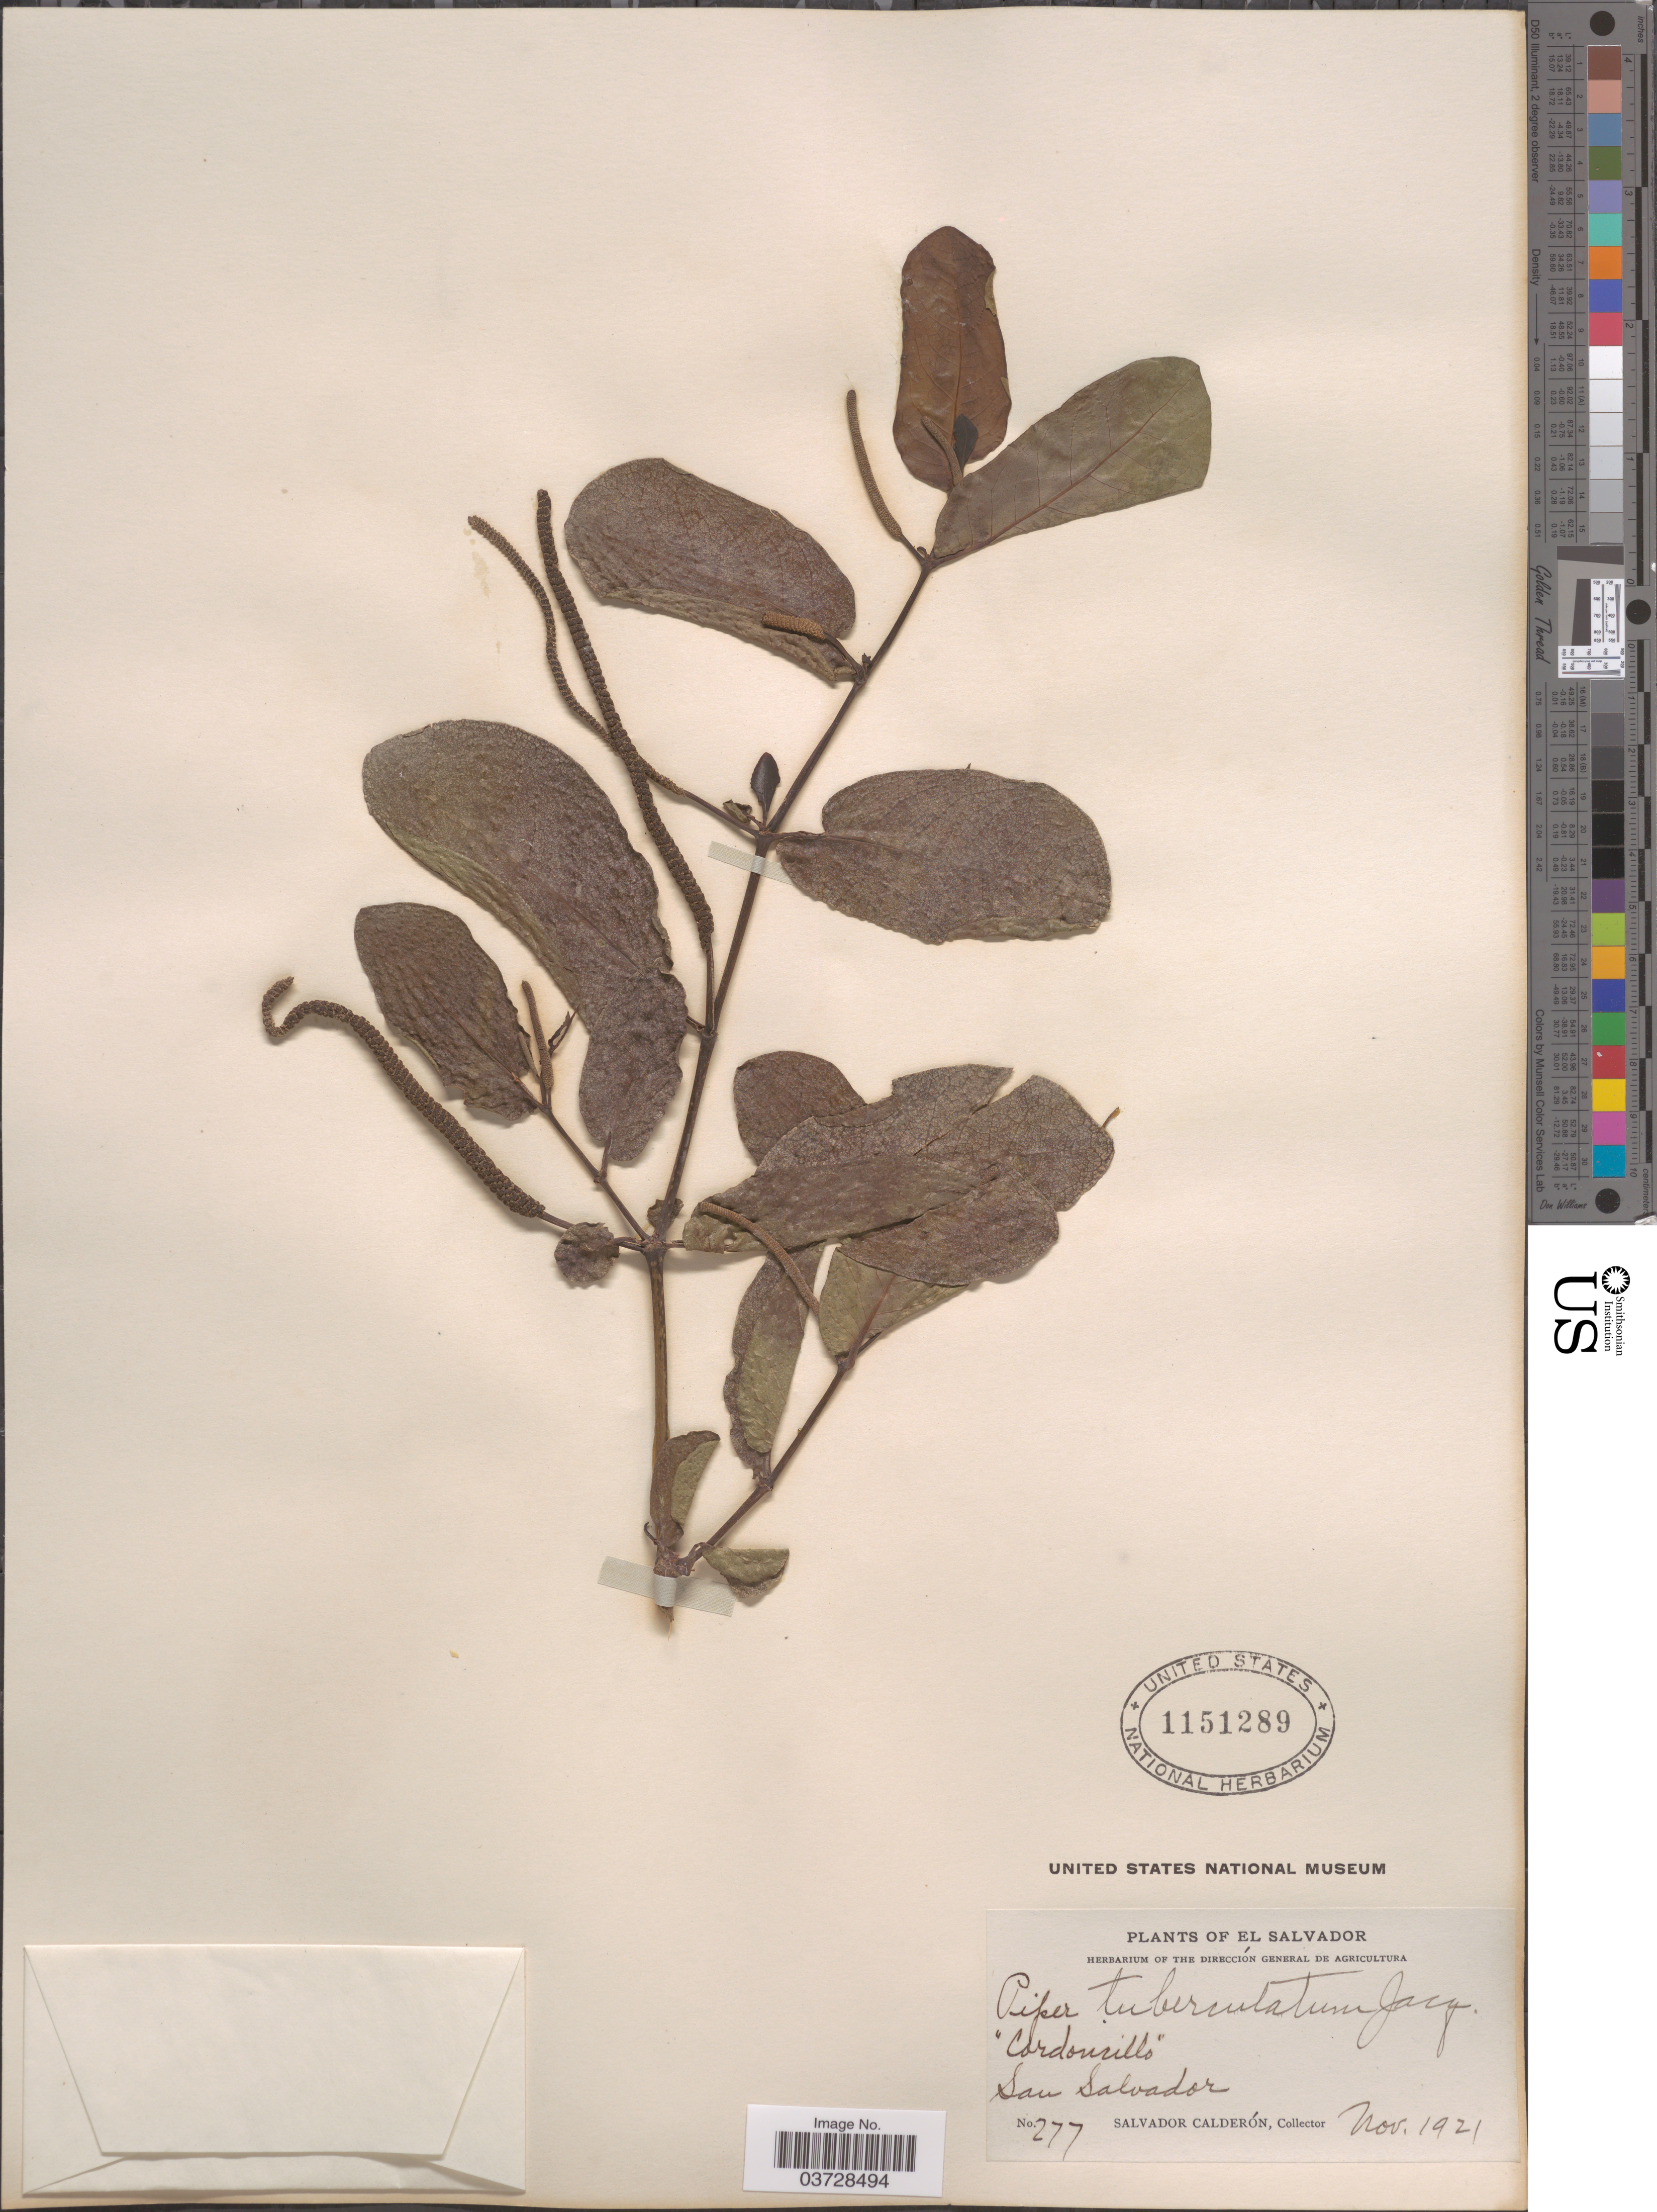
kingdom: Plantae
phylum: Tracheophyta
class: Magnoliopsida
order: Piperales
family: Piperaceae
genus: Piper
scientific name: Piper tuberculatum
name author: Jacq.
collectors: S. Calderón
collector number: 277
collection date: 1921-11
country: El Salvador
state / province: San Salvador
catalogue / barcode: US 1151289